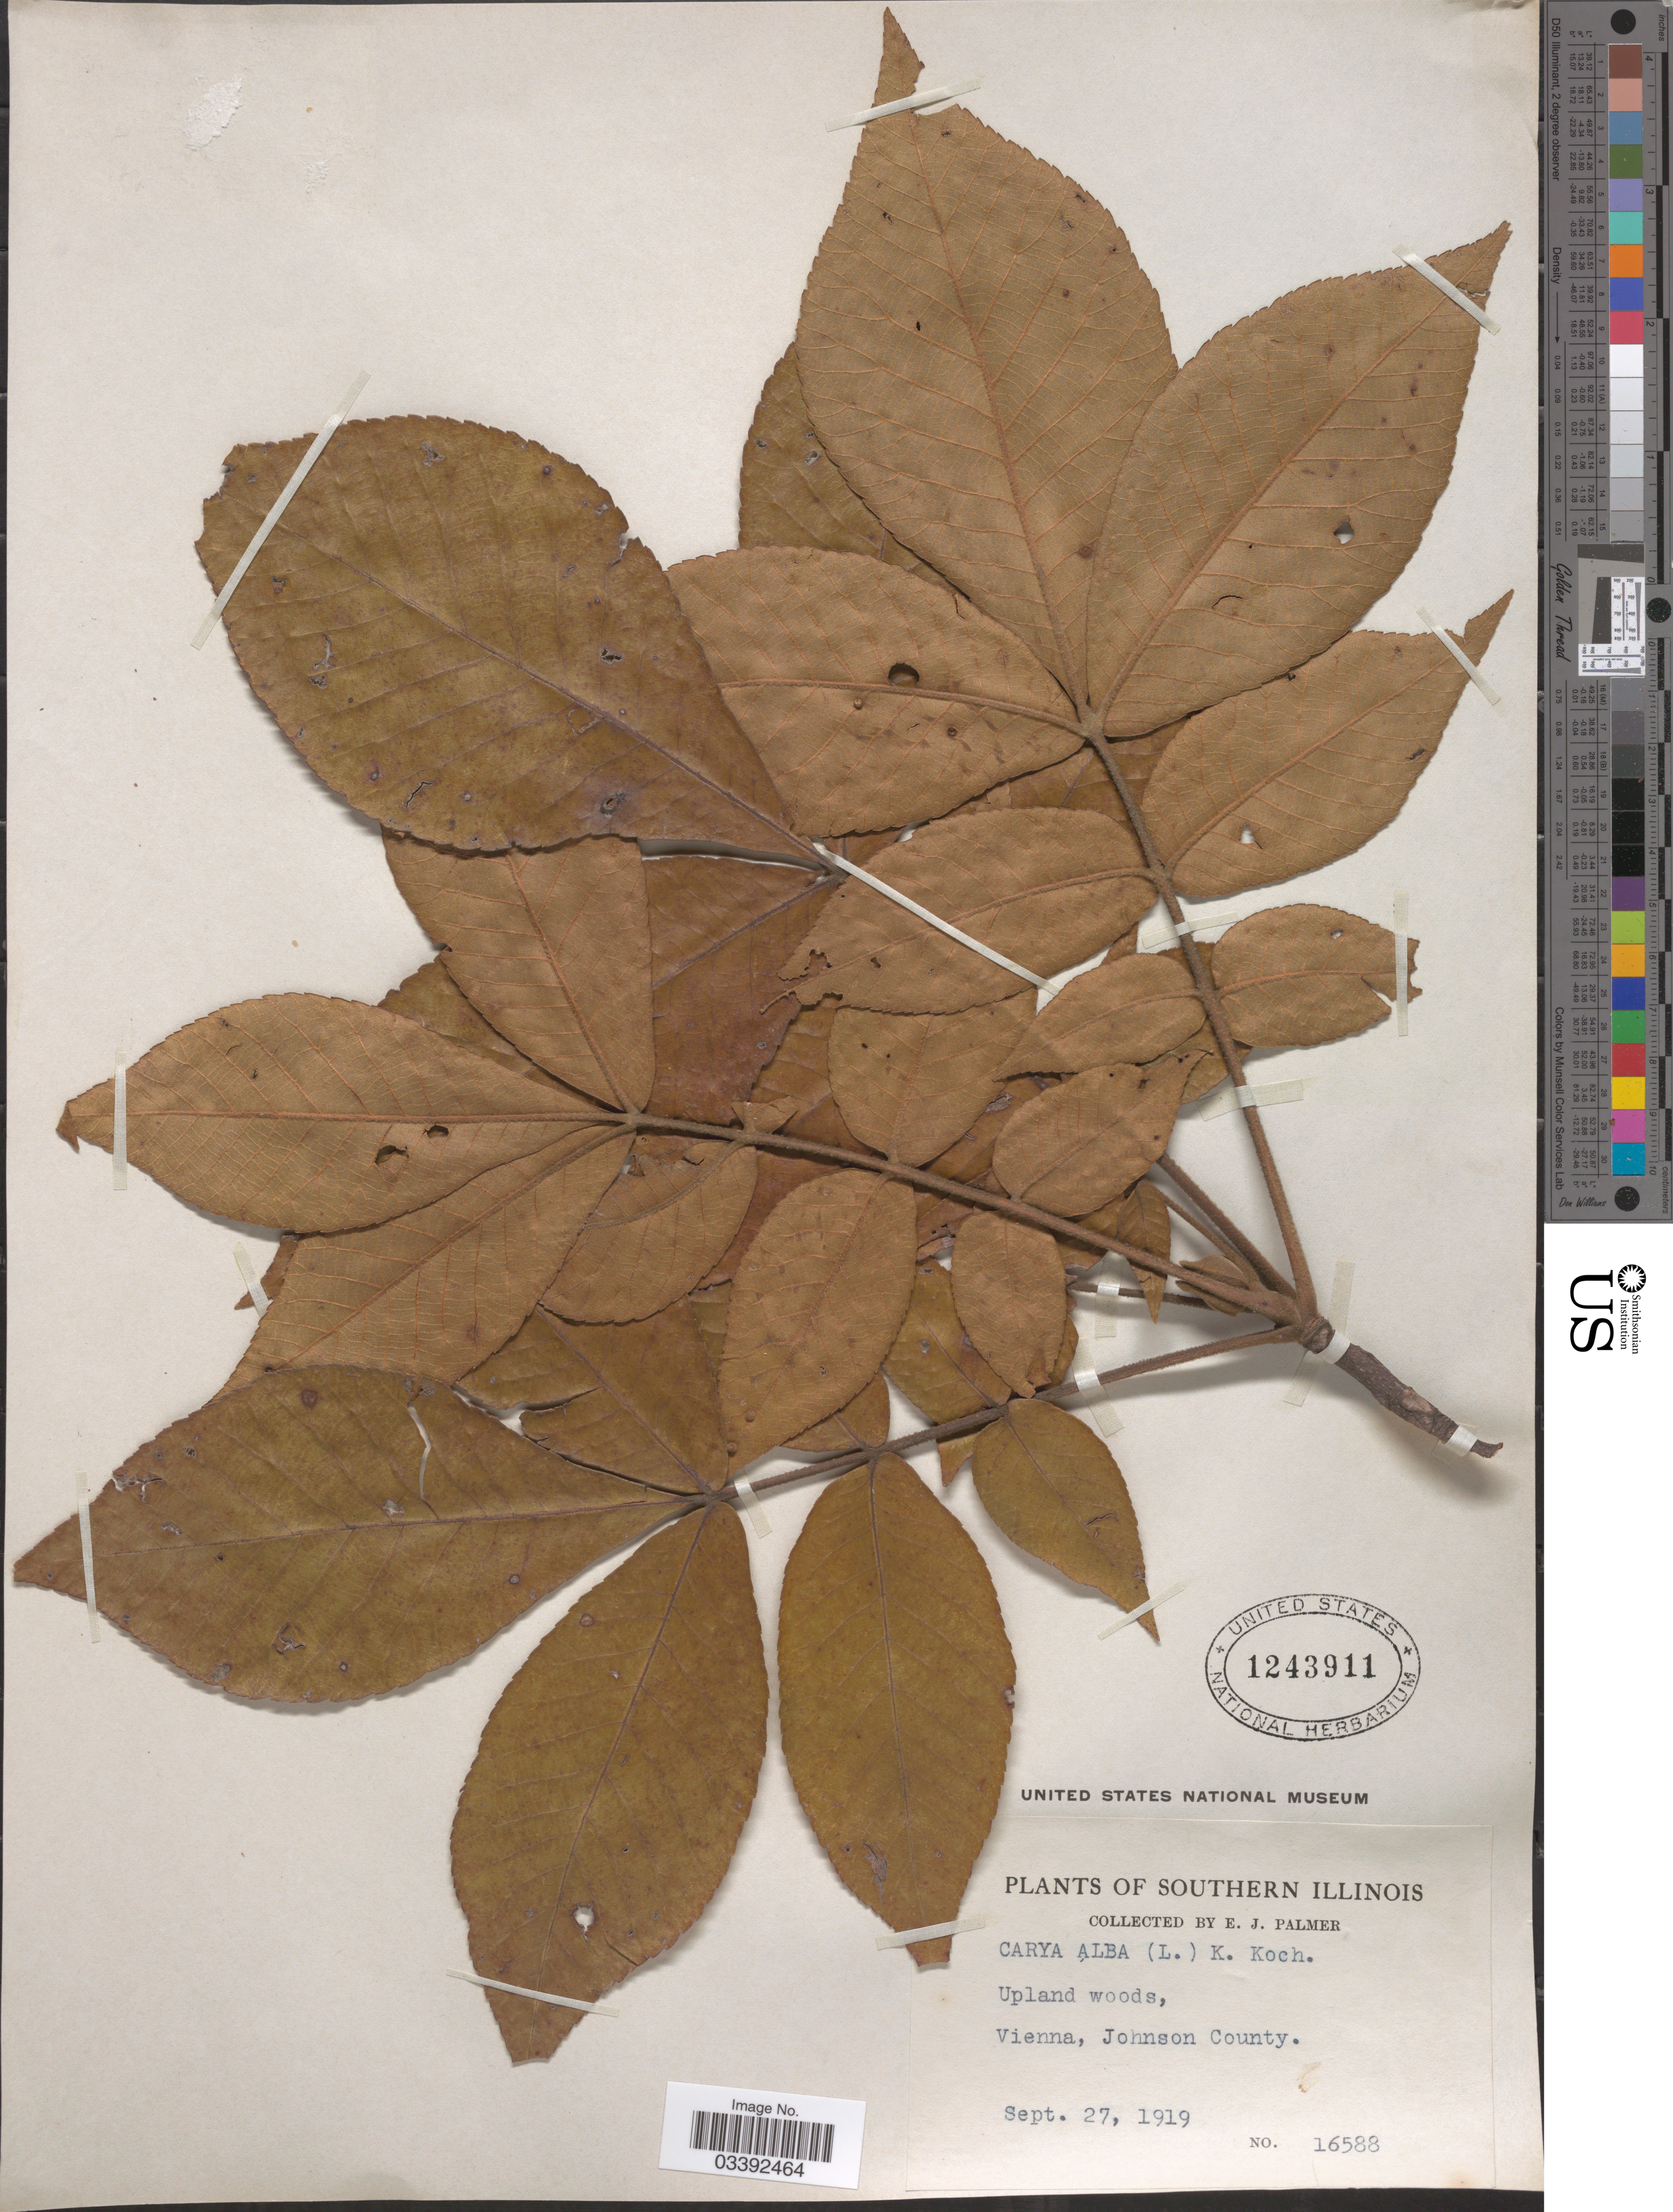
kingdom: Plantae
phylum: Tracheophyta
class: Magnoliopsida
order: Fagales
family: Juglandaceae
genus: Carya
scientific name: Carya tomentosa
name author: (Lam.) Nutt.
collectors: E. J. Palmer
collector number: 16588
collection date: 1919-09-27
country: United States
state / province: Illinois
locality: Southern Illinois. Vienna, Johnson County.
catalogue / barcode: US 1243911